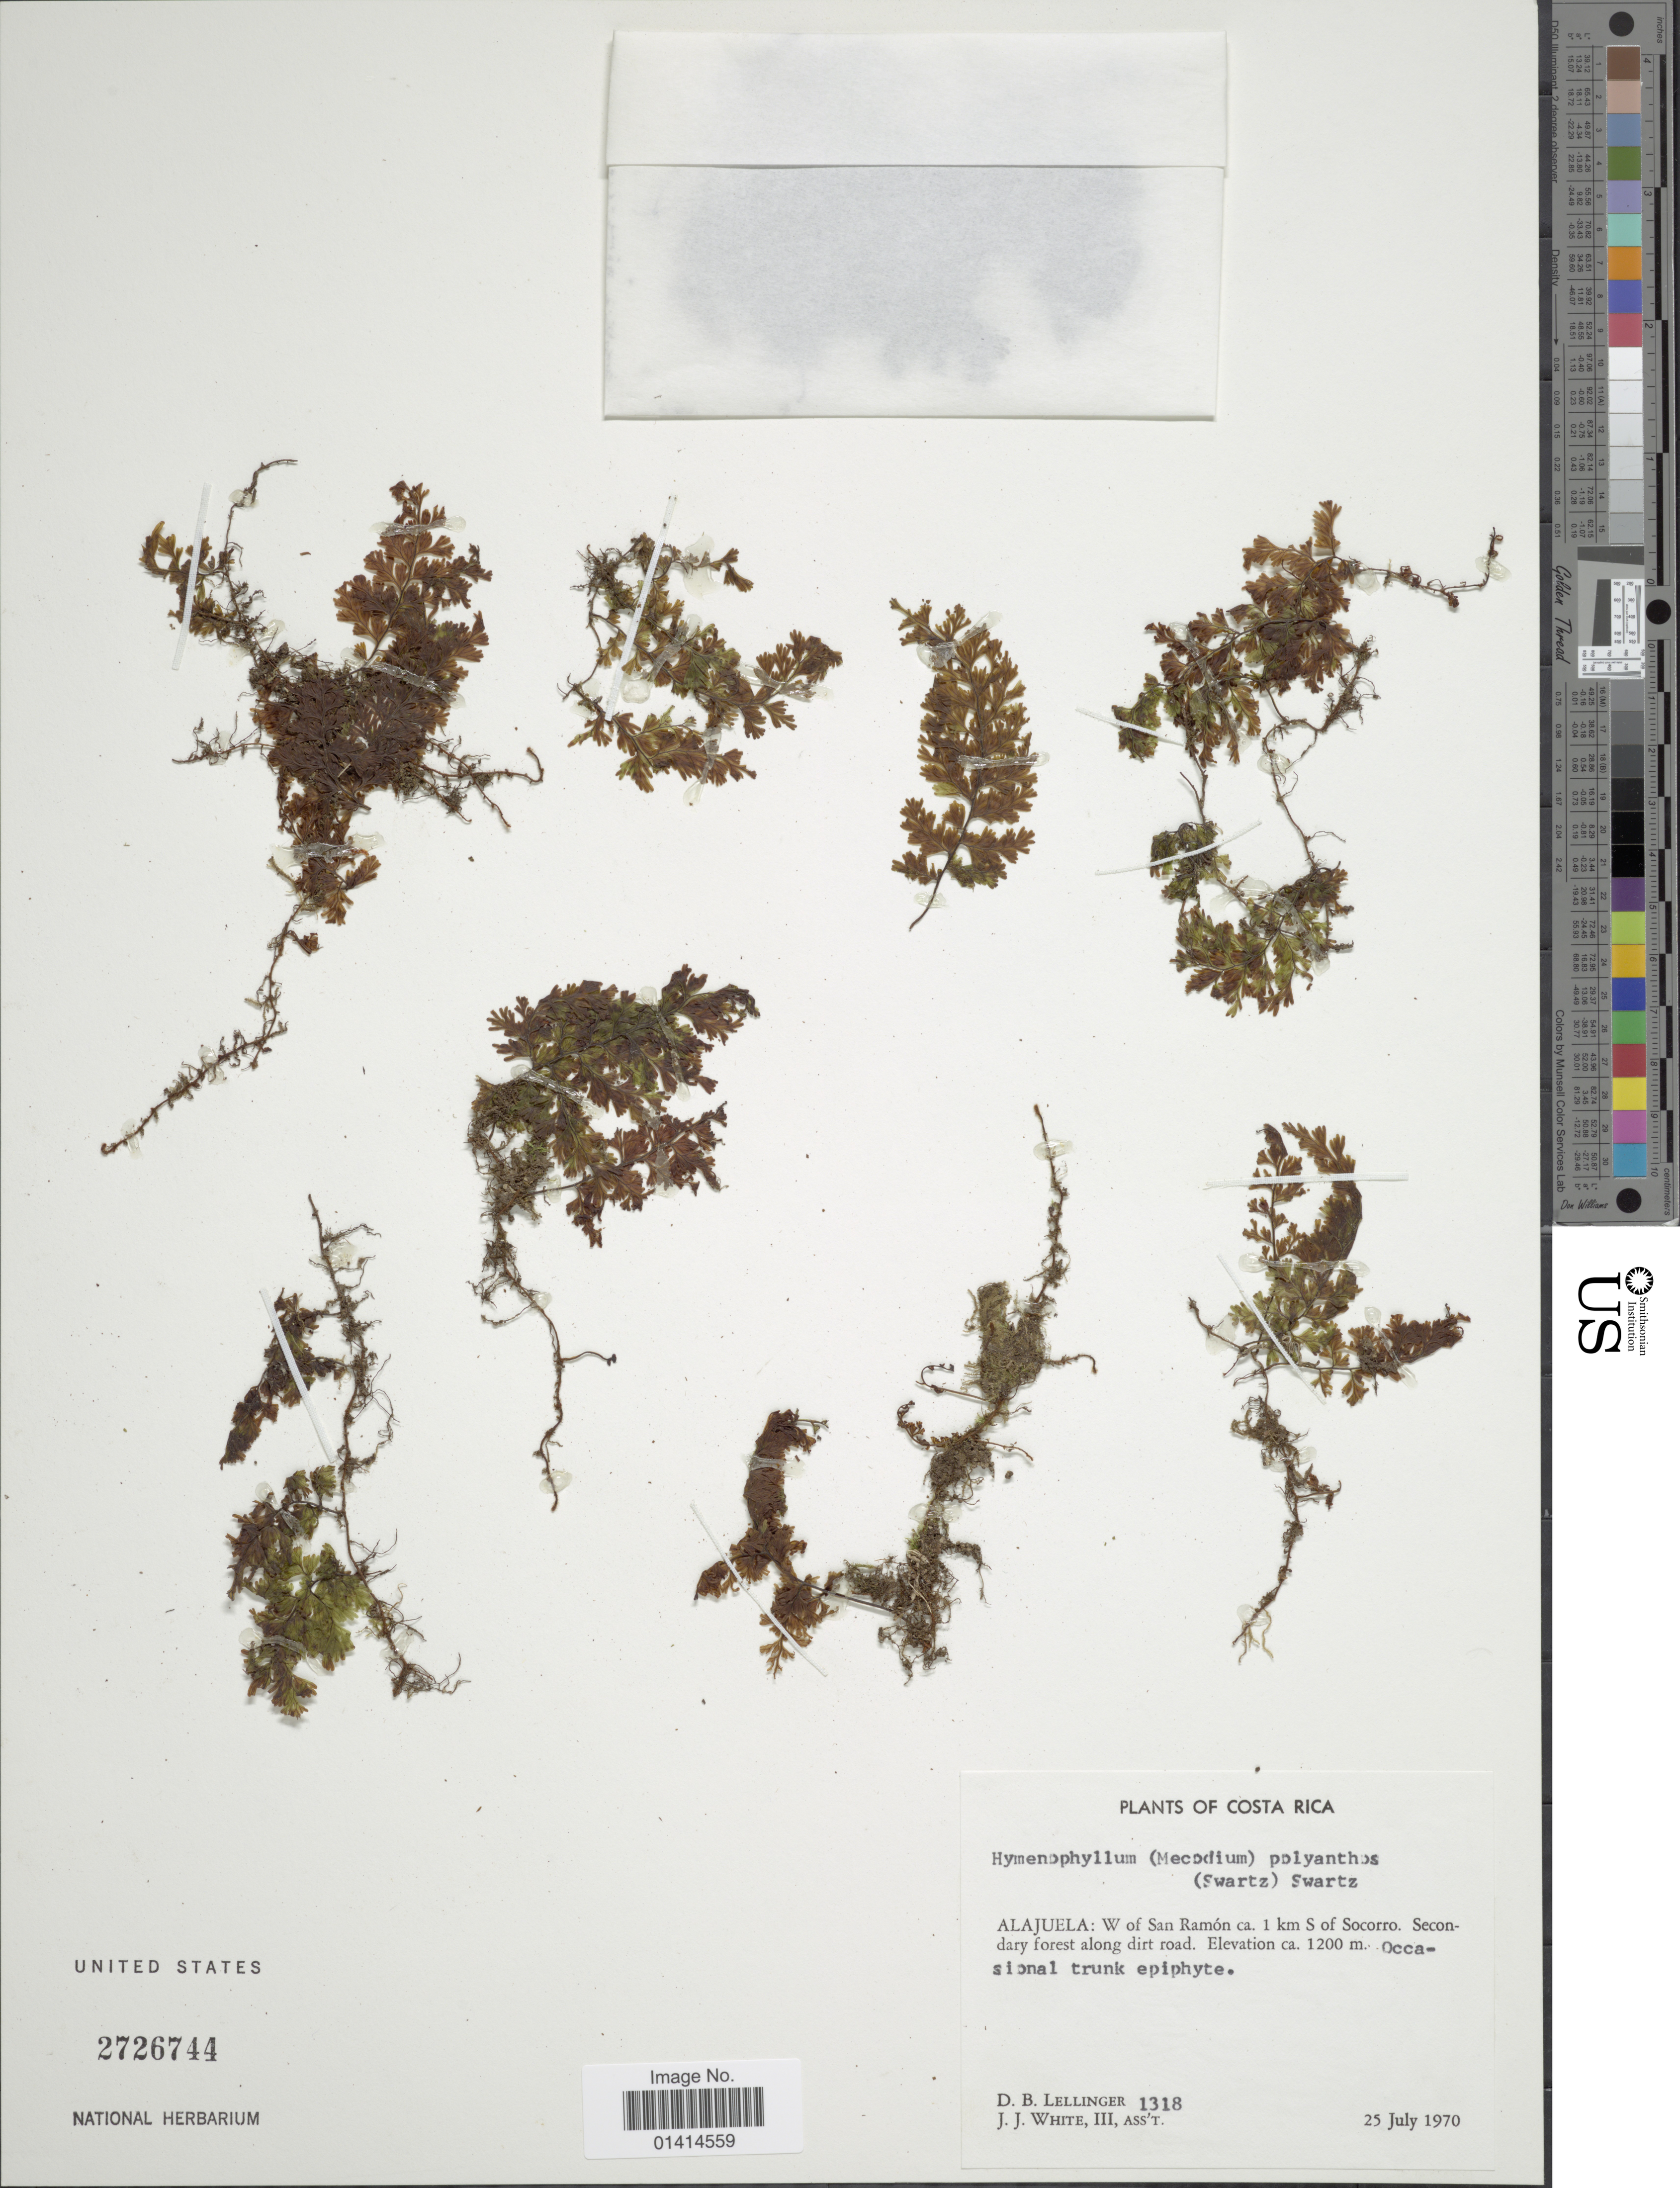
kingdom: Plantae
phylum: Tracheophyta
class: Polypodiopsida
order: Hymenophyllales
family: Hymenophyllaceae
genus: Hymenophyllum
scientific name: Hymenophyllum polyanthos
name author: (Sw.) Sw.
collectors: D. B. Lellinger & J. J. White III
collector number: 1318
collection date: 1970-07-25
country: Costa Rica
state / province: Alajuela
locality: W of San Ramón ca 1 km S of Socorro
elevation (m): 1200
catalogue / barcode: US 2726744